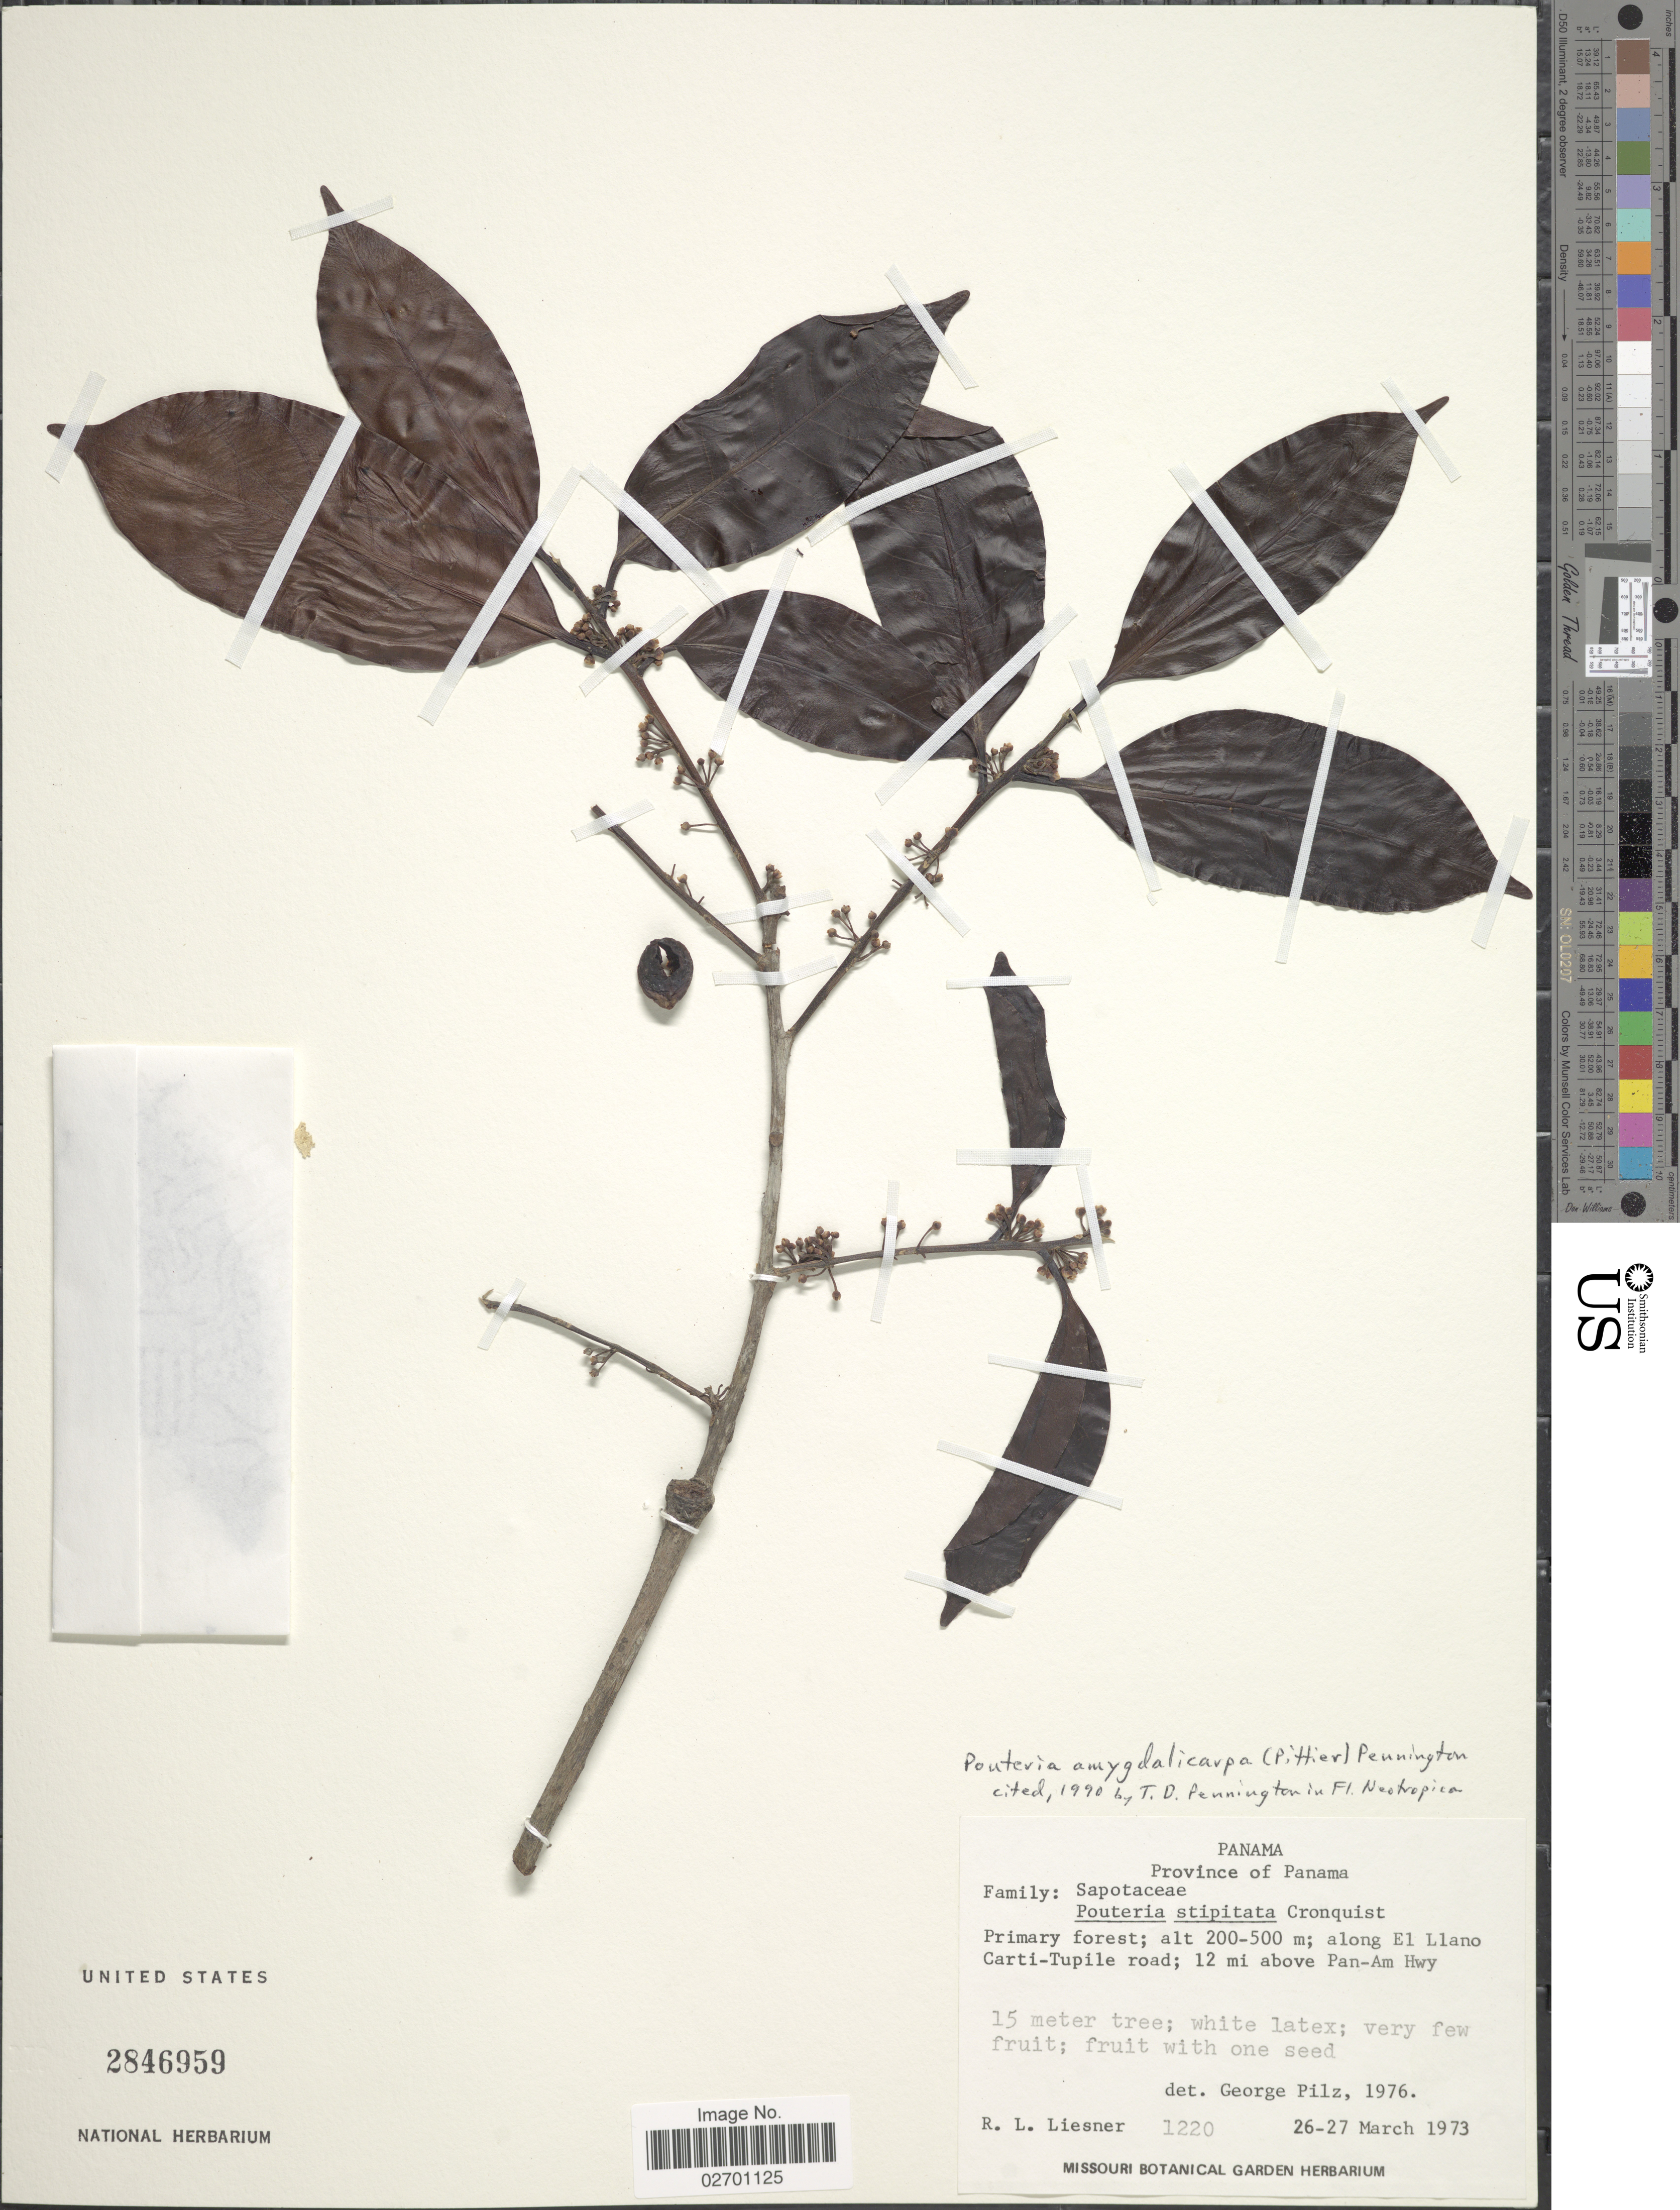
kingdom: Plantae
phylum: Tracheophyta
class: Magnoliopsida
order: Ericales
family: Sapotaceae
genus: Pouteria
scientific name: Pouteria amygdalicarpa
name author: (Pittier) T.D. Penn.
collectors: R. L. Liesner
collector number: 1220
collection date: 1973-03-26/1973-03-27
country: Panama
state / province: Panamá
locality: Along El Llano Carti-Tupile road; 12 mi above Pan-Am Hwy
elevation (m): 200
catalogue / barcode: US 2846959